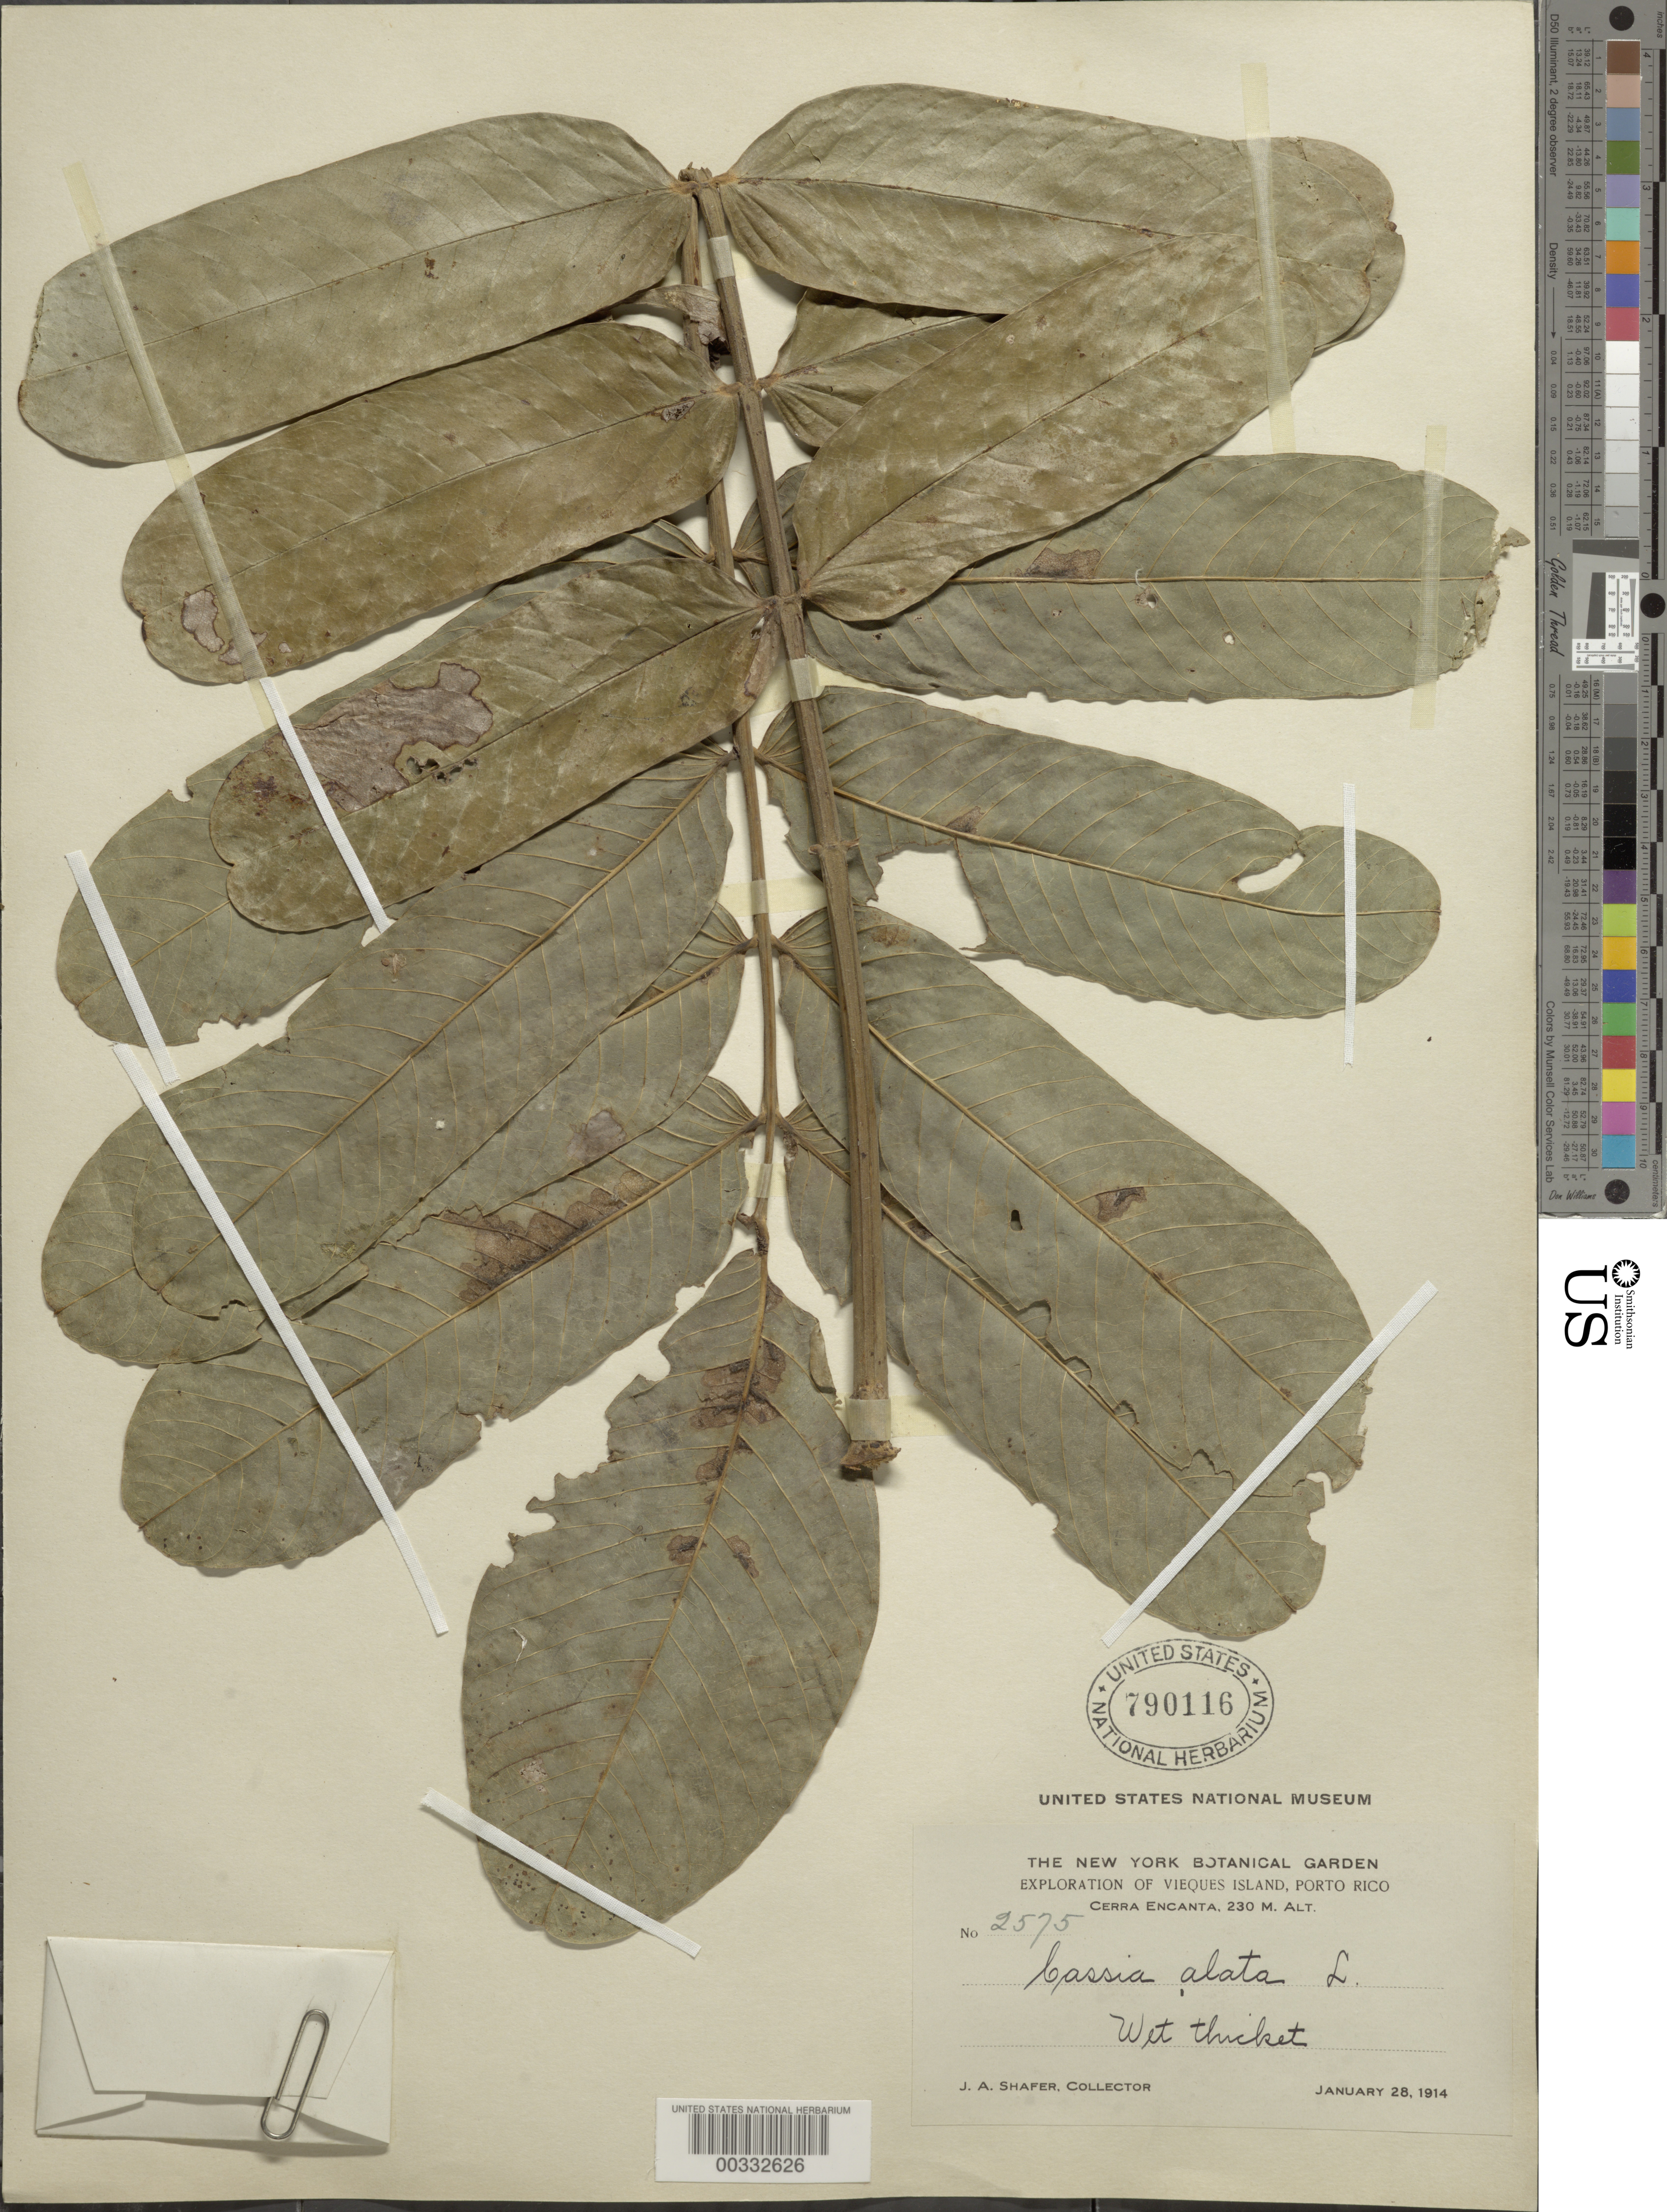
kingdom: Plantae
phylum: Tracheophyta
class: Magnoliopsida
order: Fabales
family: Fabaceae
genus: Senna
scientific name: Senna alata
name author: (L.) Roxb.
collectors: J. A. Shafer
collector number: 2575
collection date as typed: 28 Jan 1914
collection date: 1914-01-28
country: Puerto Rico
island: Greater Antilles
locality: Vieques i.; cerra encanta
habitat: Wet thicket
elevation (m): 230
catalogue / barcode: US 790116